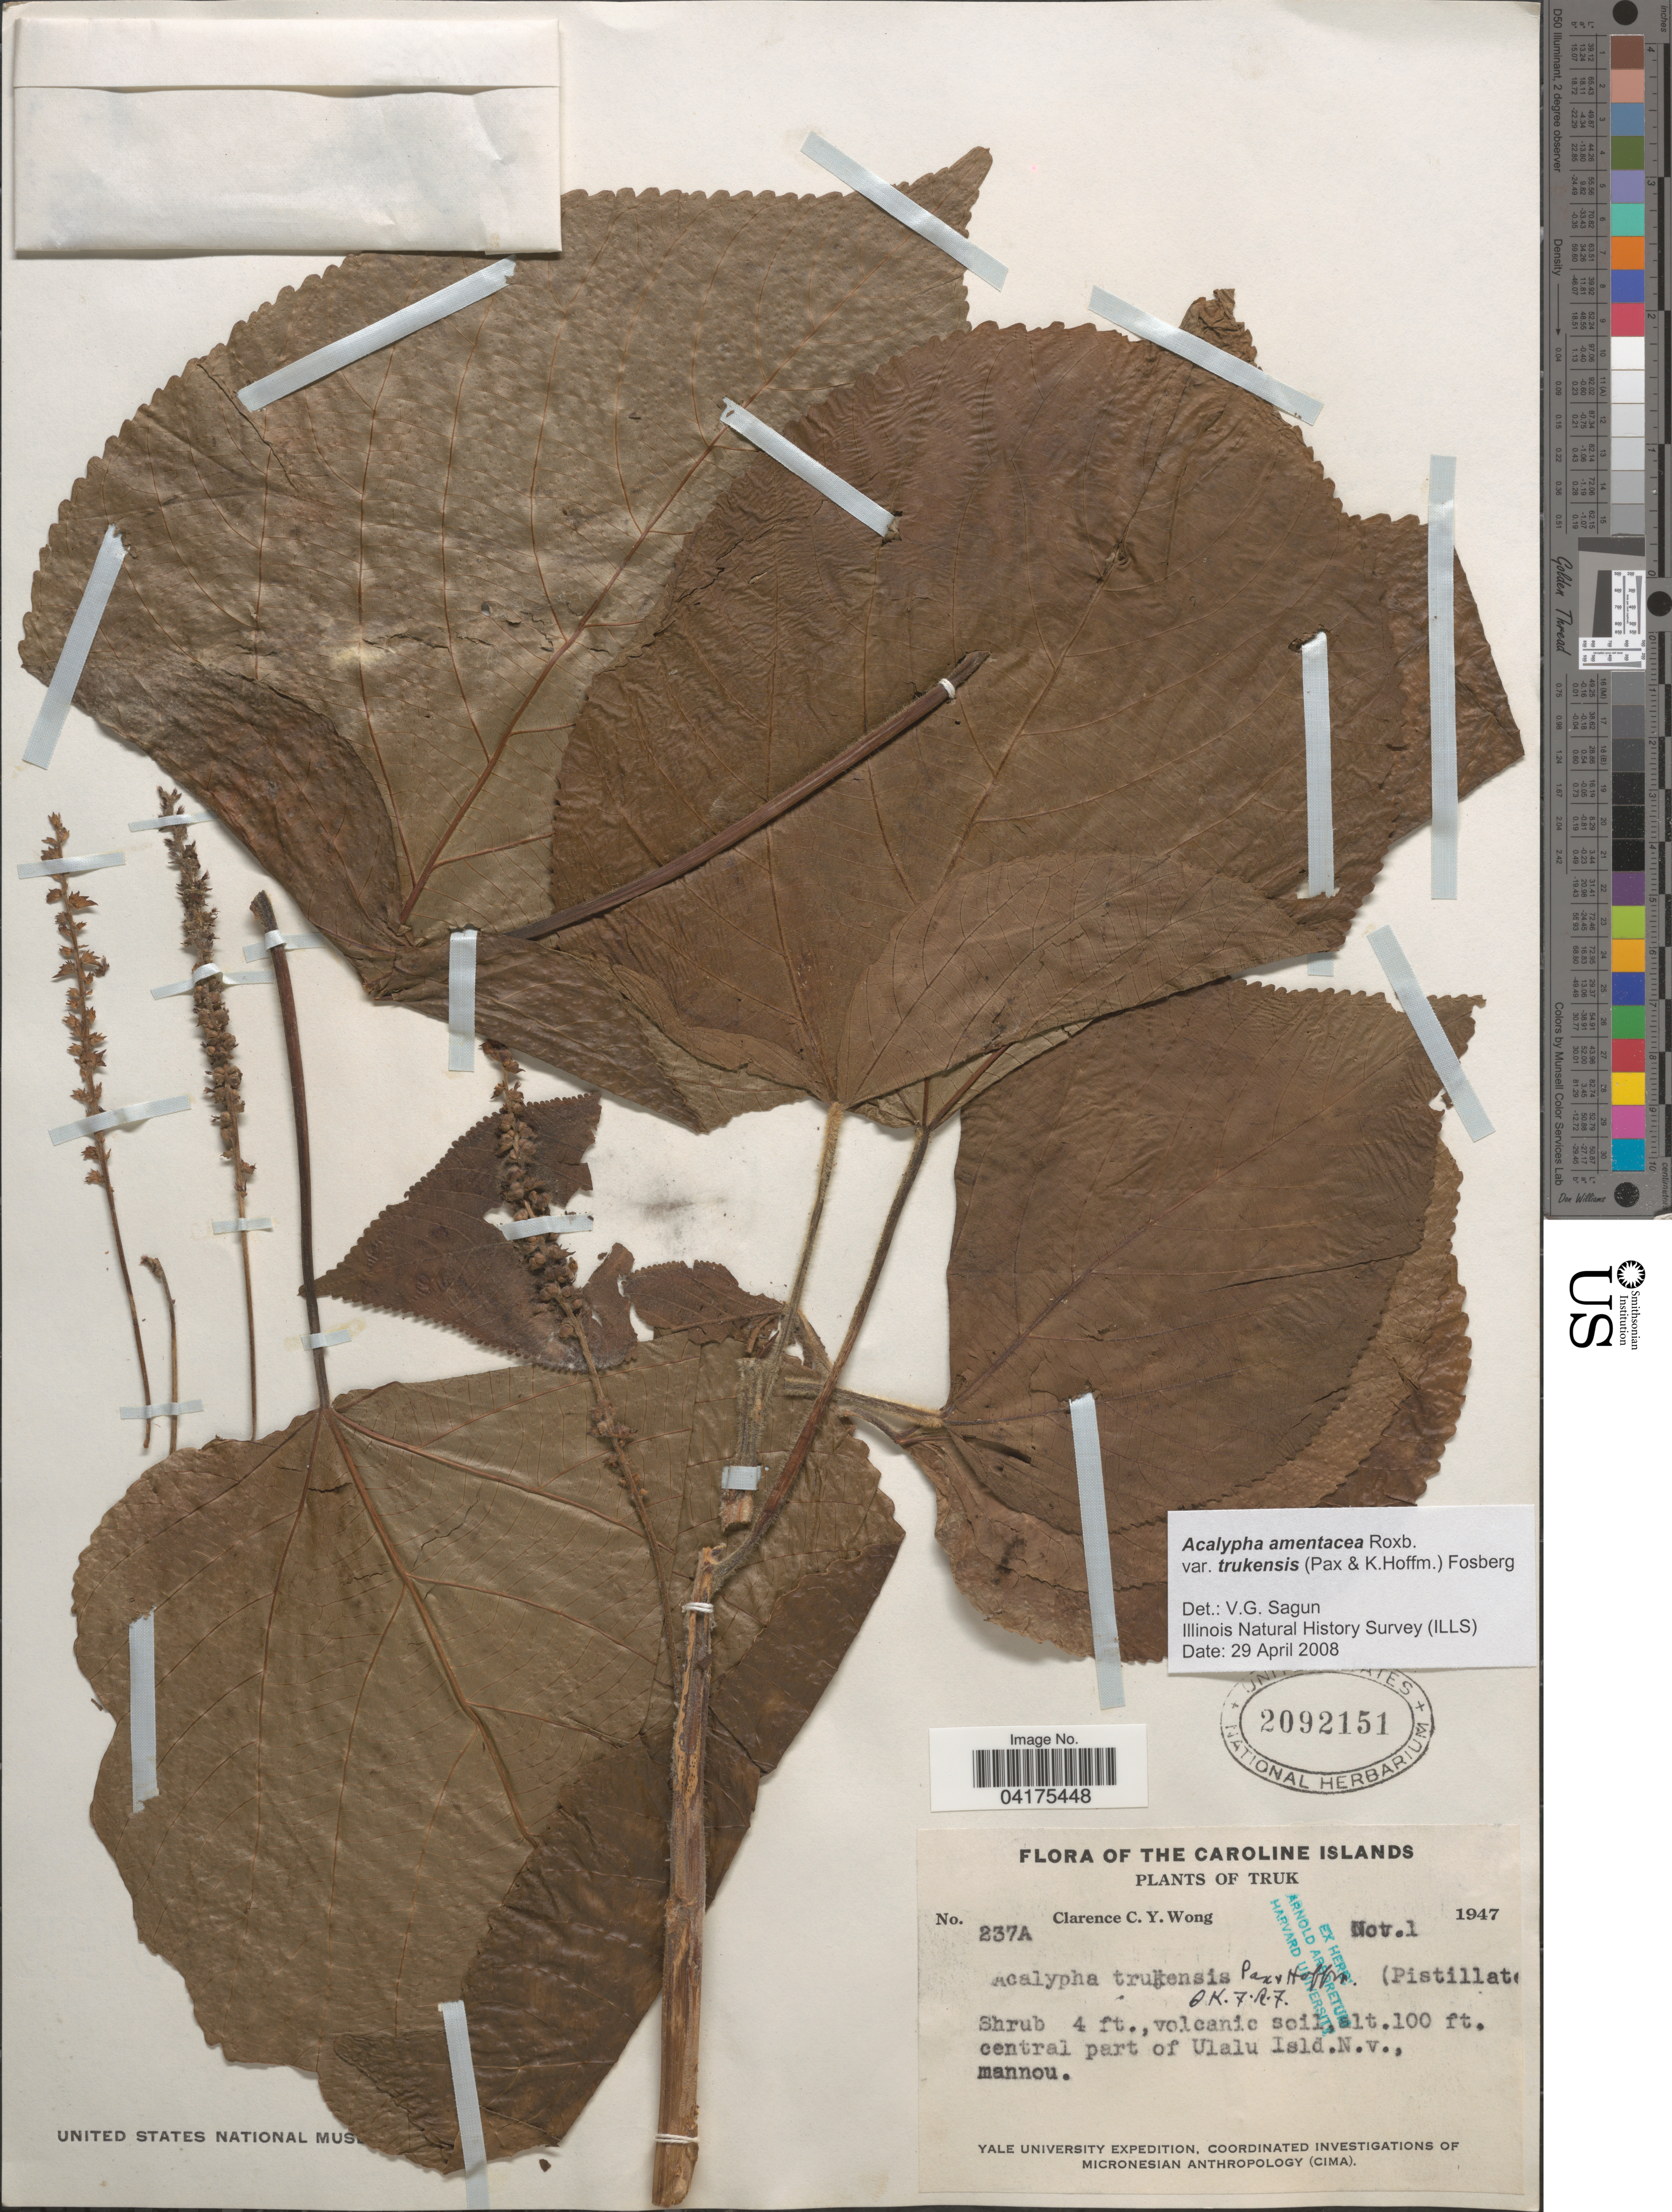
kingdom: Plantae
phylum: Tracheophyta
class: Magnoliopsida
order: Malpighiales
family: Euphorbiaceae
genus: Acalypha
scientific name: Acalypha amentacea var. trukensis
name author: (Pax & Hoffm.) Fosberg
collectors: C. Y. C. Wong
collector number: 237A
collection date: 1947-11-01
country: Micronesia, Federated States of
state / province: Truk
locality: The Caroline Islands. Central part of Ulalu Isld. N.v., mannou. Yale University Expedition.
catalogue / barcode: US 2092151